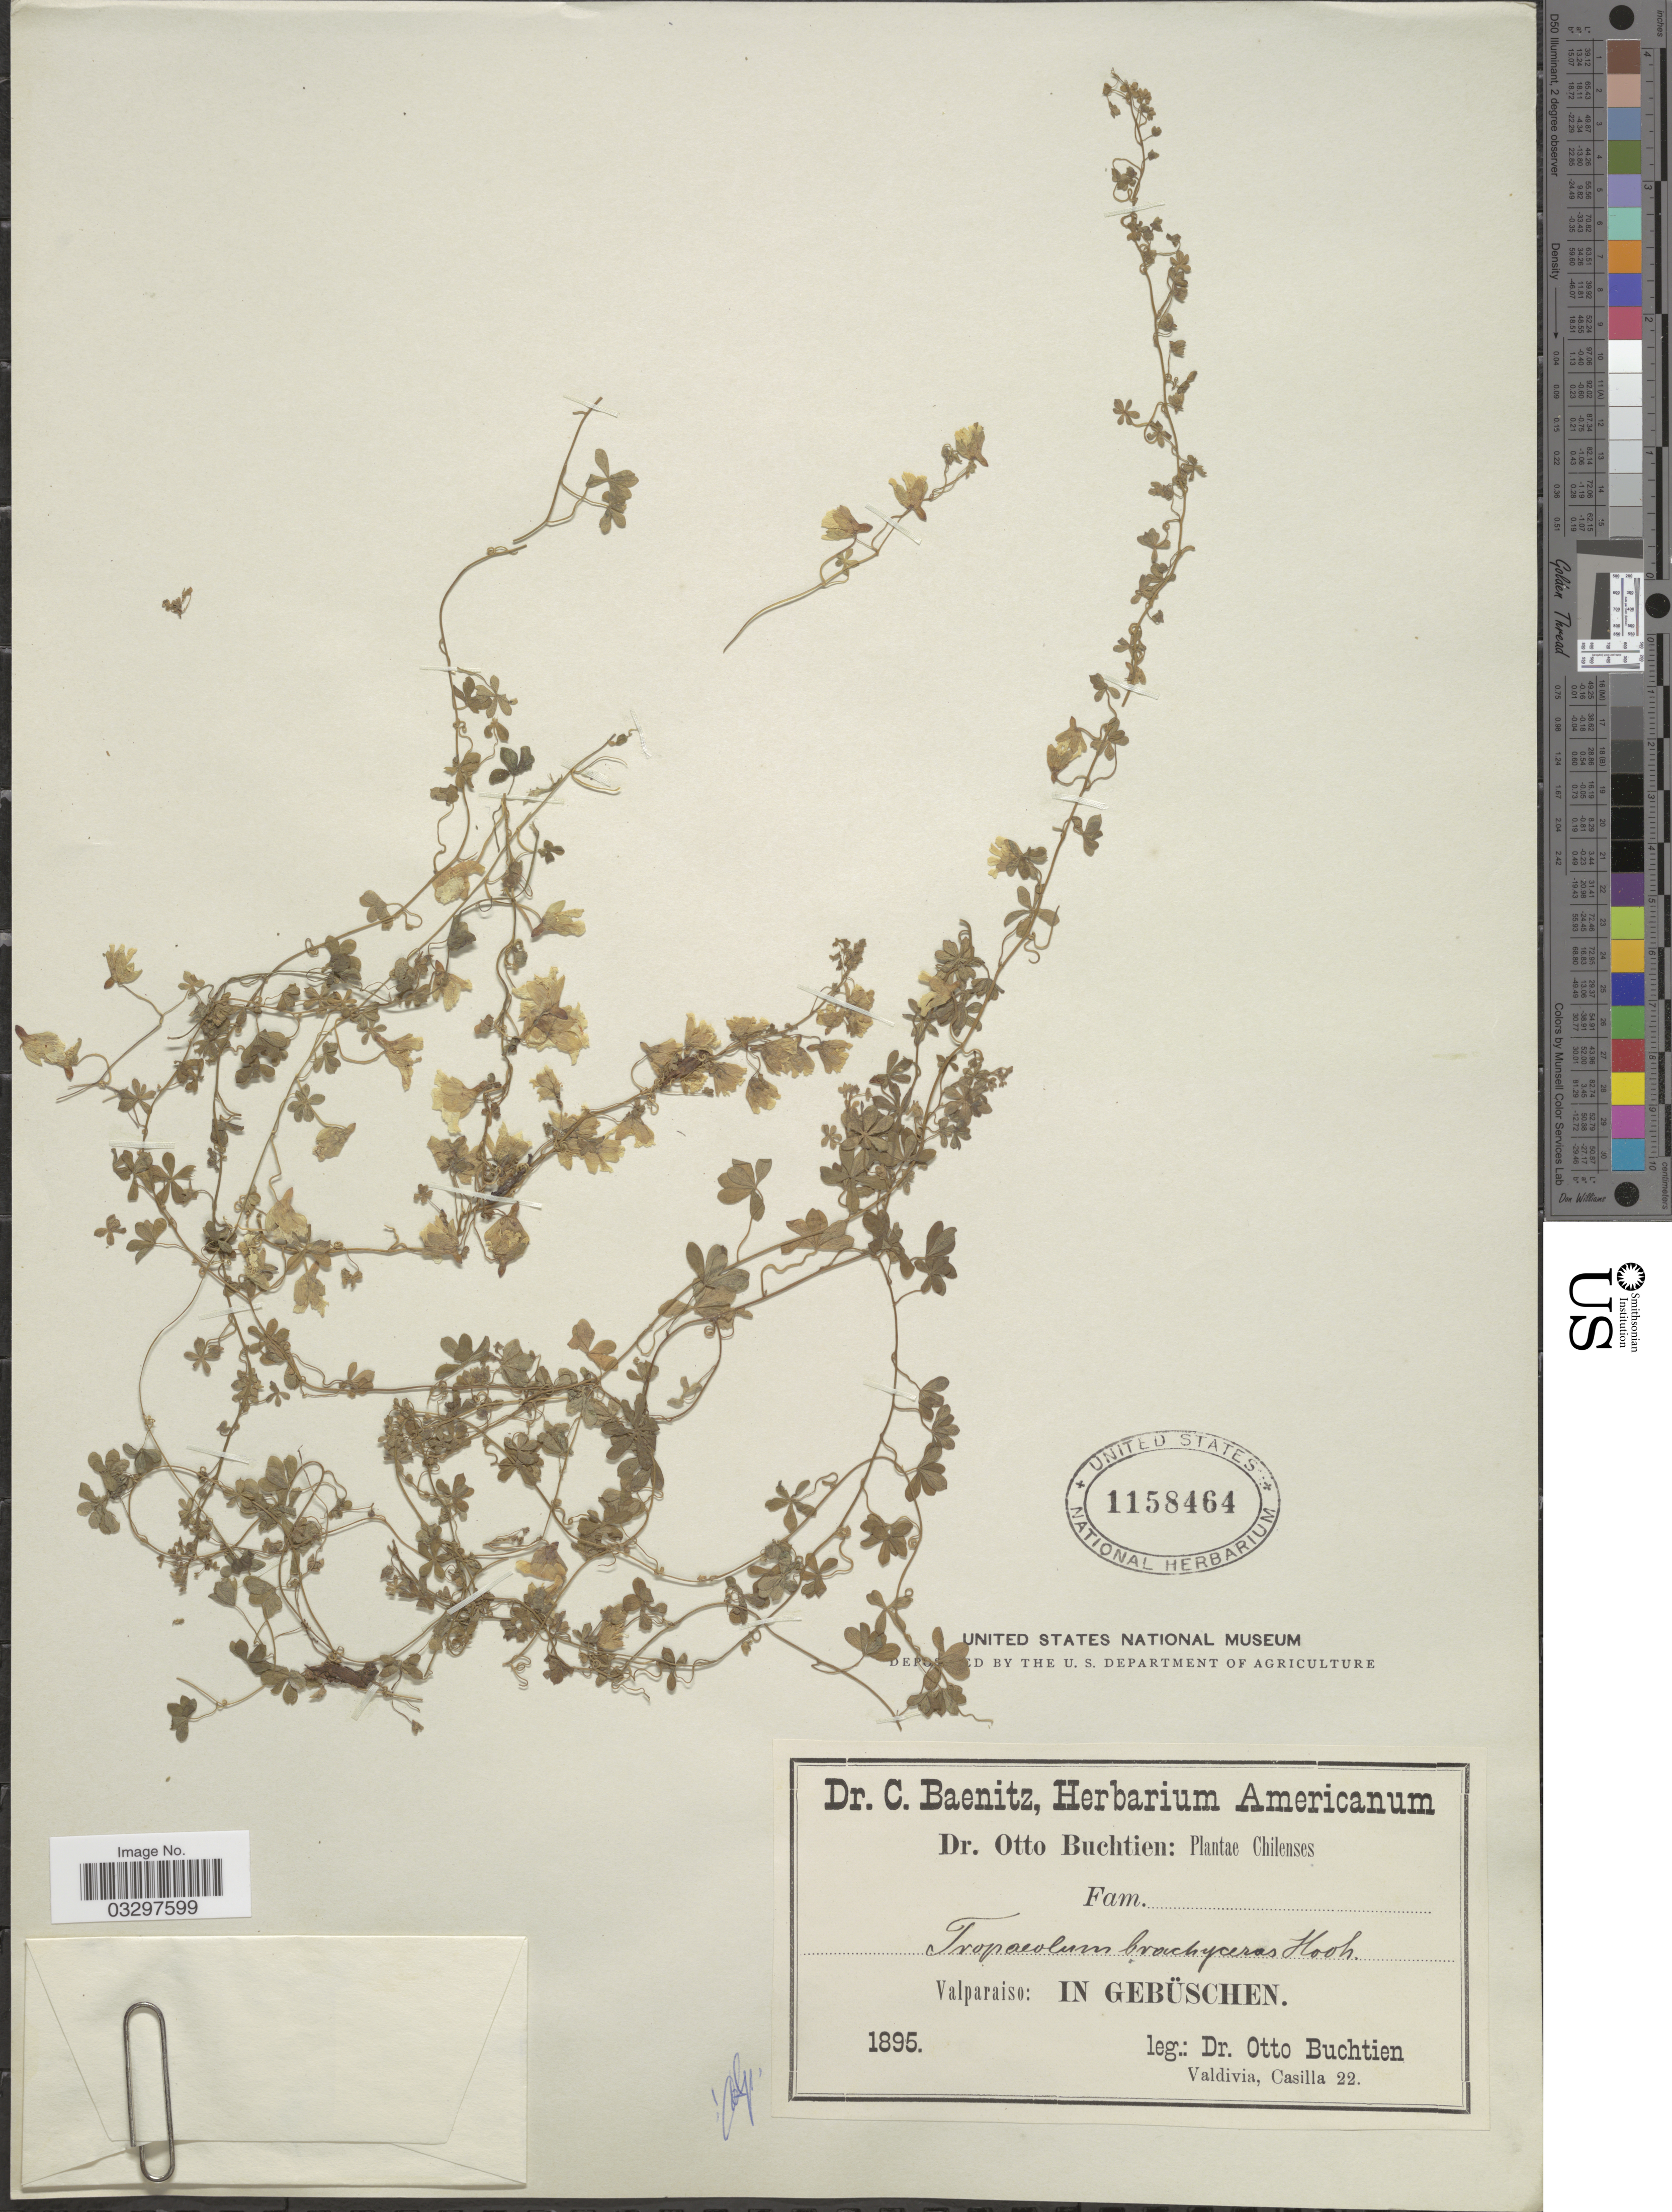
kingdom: Plantae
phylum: Tracheophyta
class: Magnoliopsida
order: Brassicales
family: Tropaeolaceae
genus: Tropaeolum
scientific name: Tropaeolum brachyceras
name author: Hook. & Arn.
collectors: O. Buchtien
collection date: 1895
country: Chile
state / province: Valparaíso (V)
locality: Valparaiso: in gebüschen.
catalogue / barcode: US 1158464